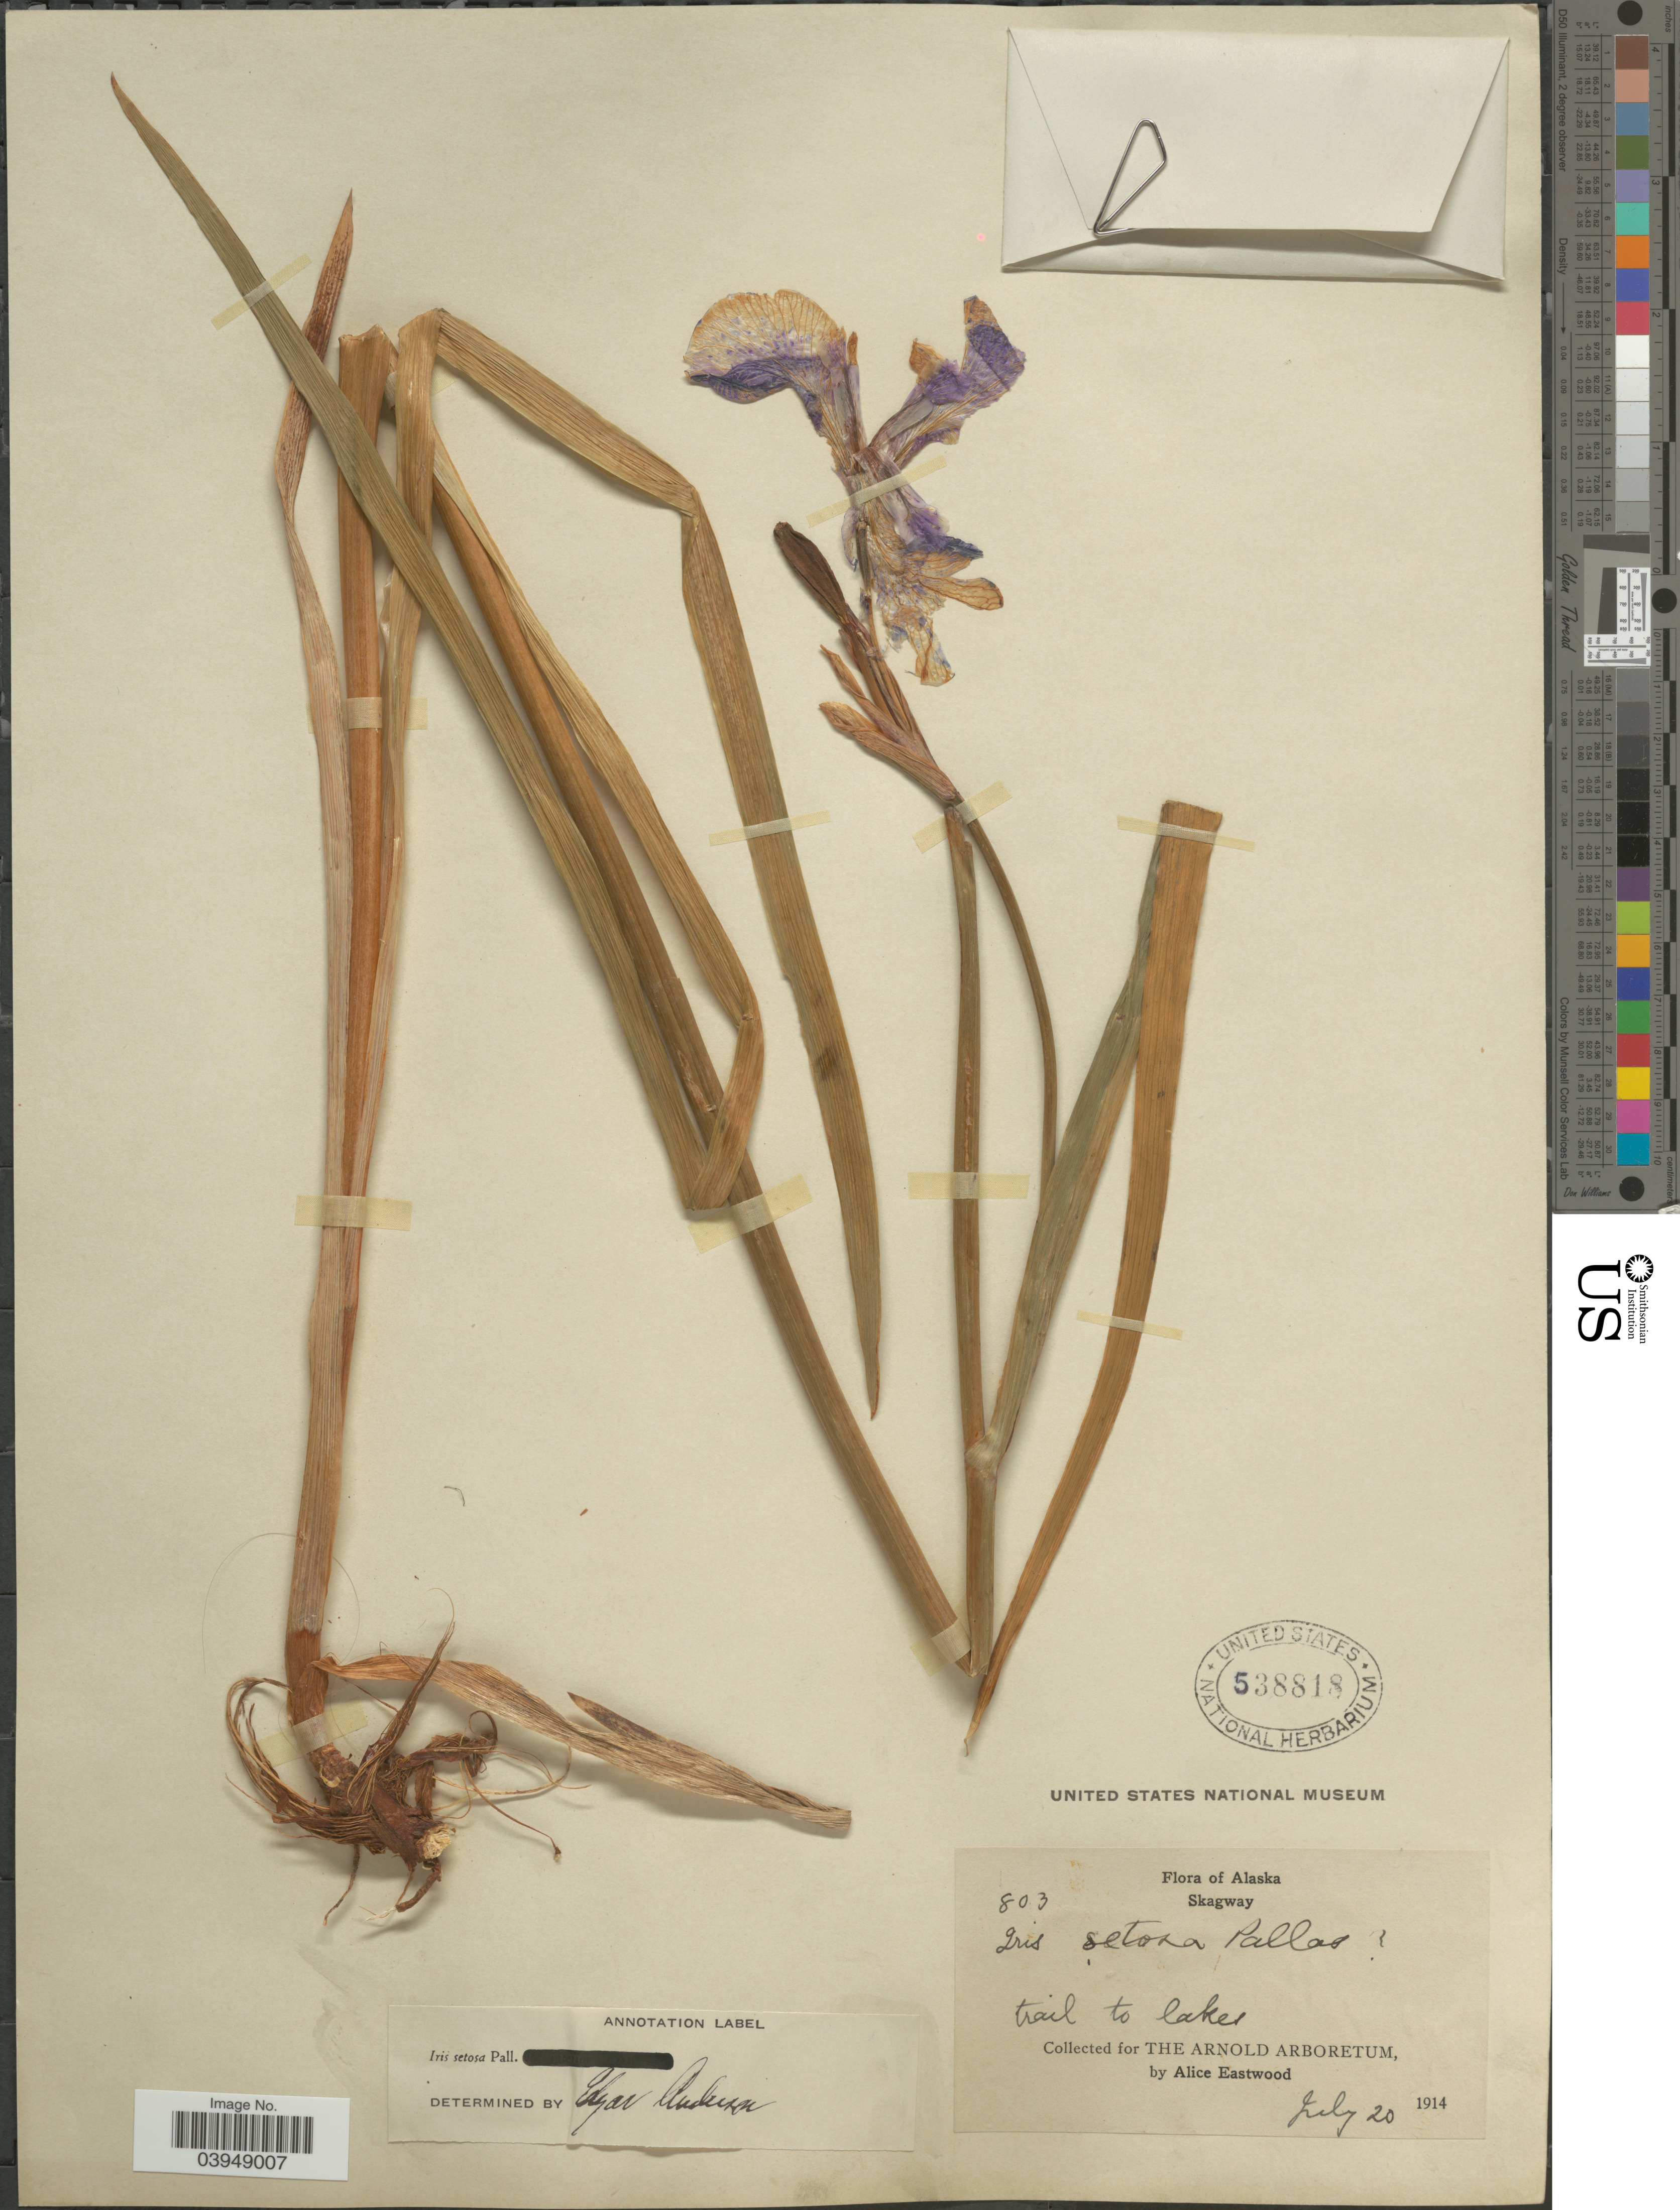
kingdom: Plantae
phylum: Tracheophyta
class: Liliopsida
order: Asparagales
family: Iridaceae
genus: Iris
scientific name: Iris setosa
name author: Pall. ex Link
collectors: A. Eastwood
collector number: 803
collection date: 1914-07-20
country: United States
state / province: Alaska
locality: Skagway. Trail to lakes.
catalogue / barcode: US 538818